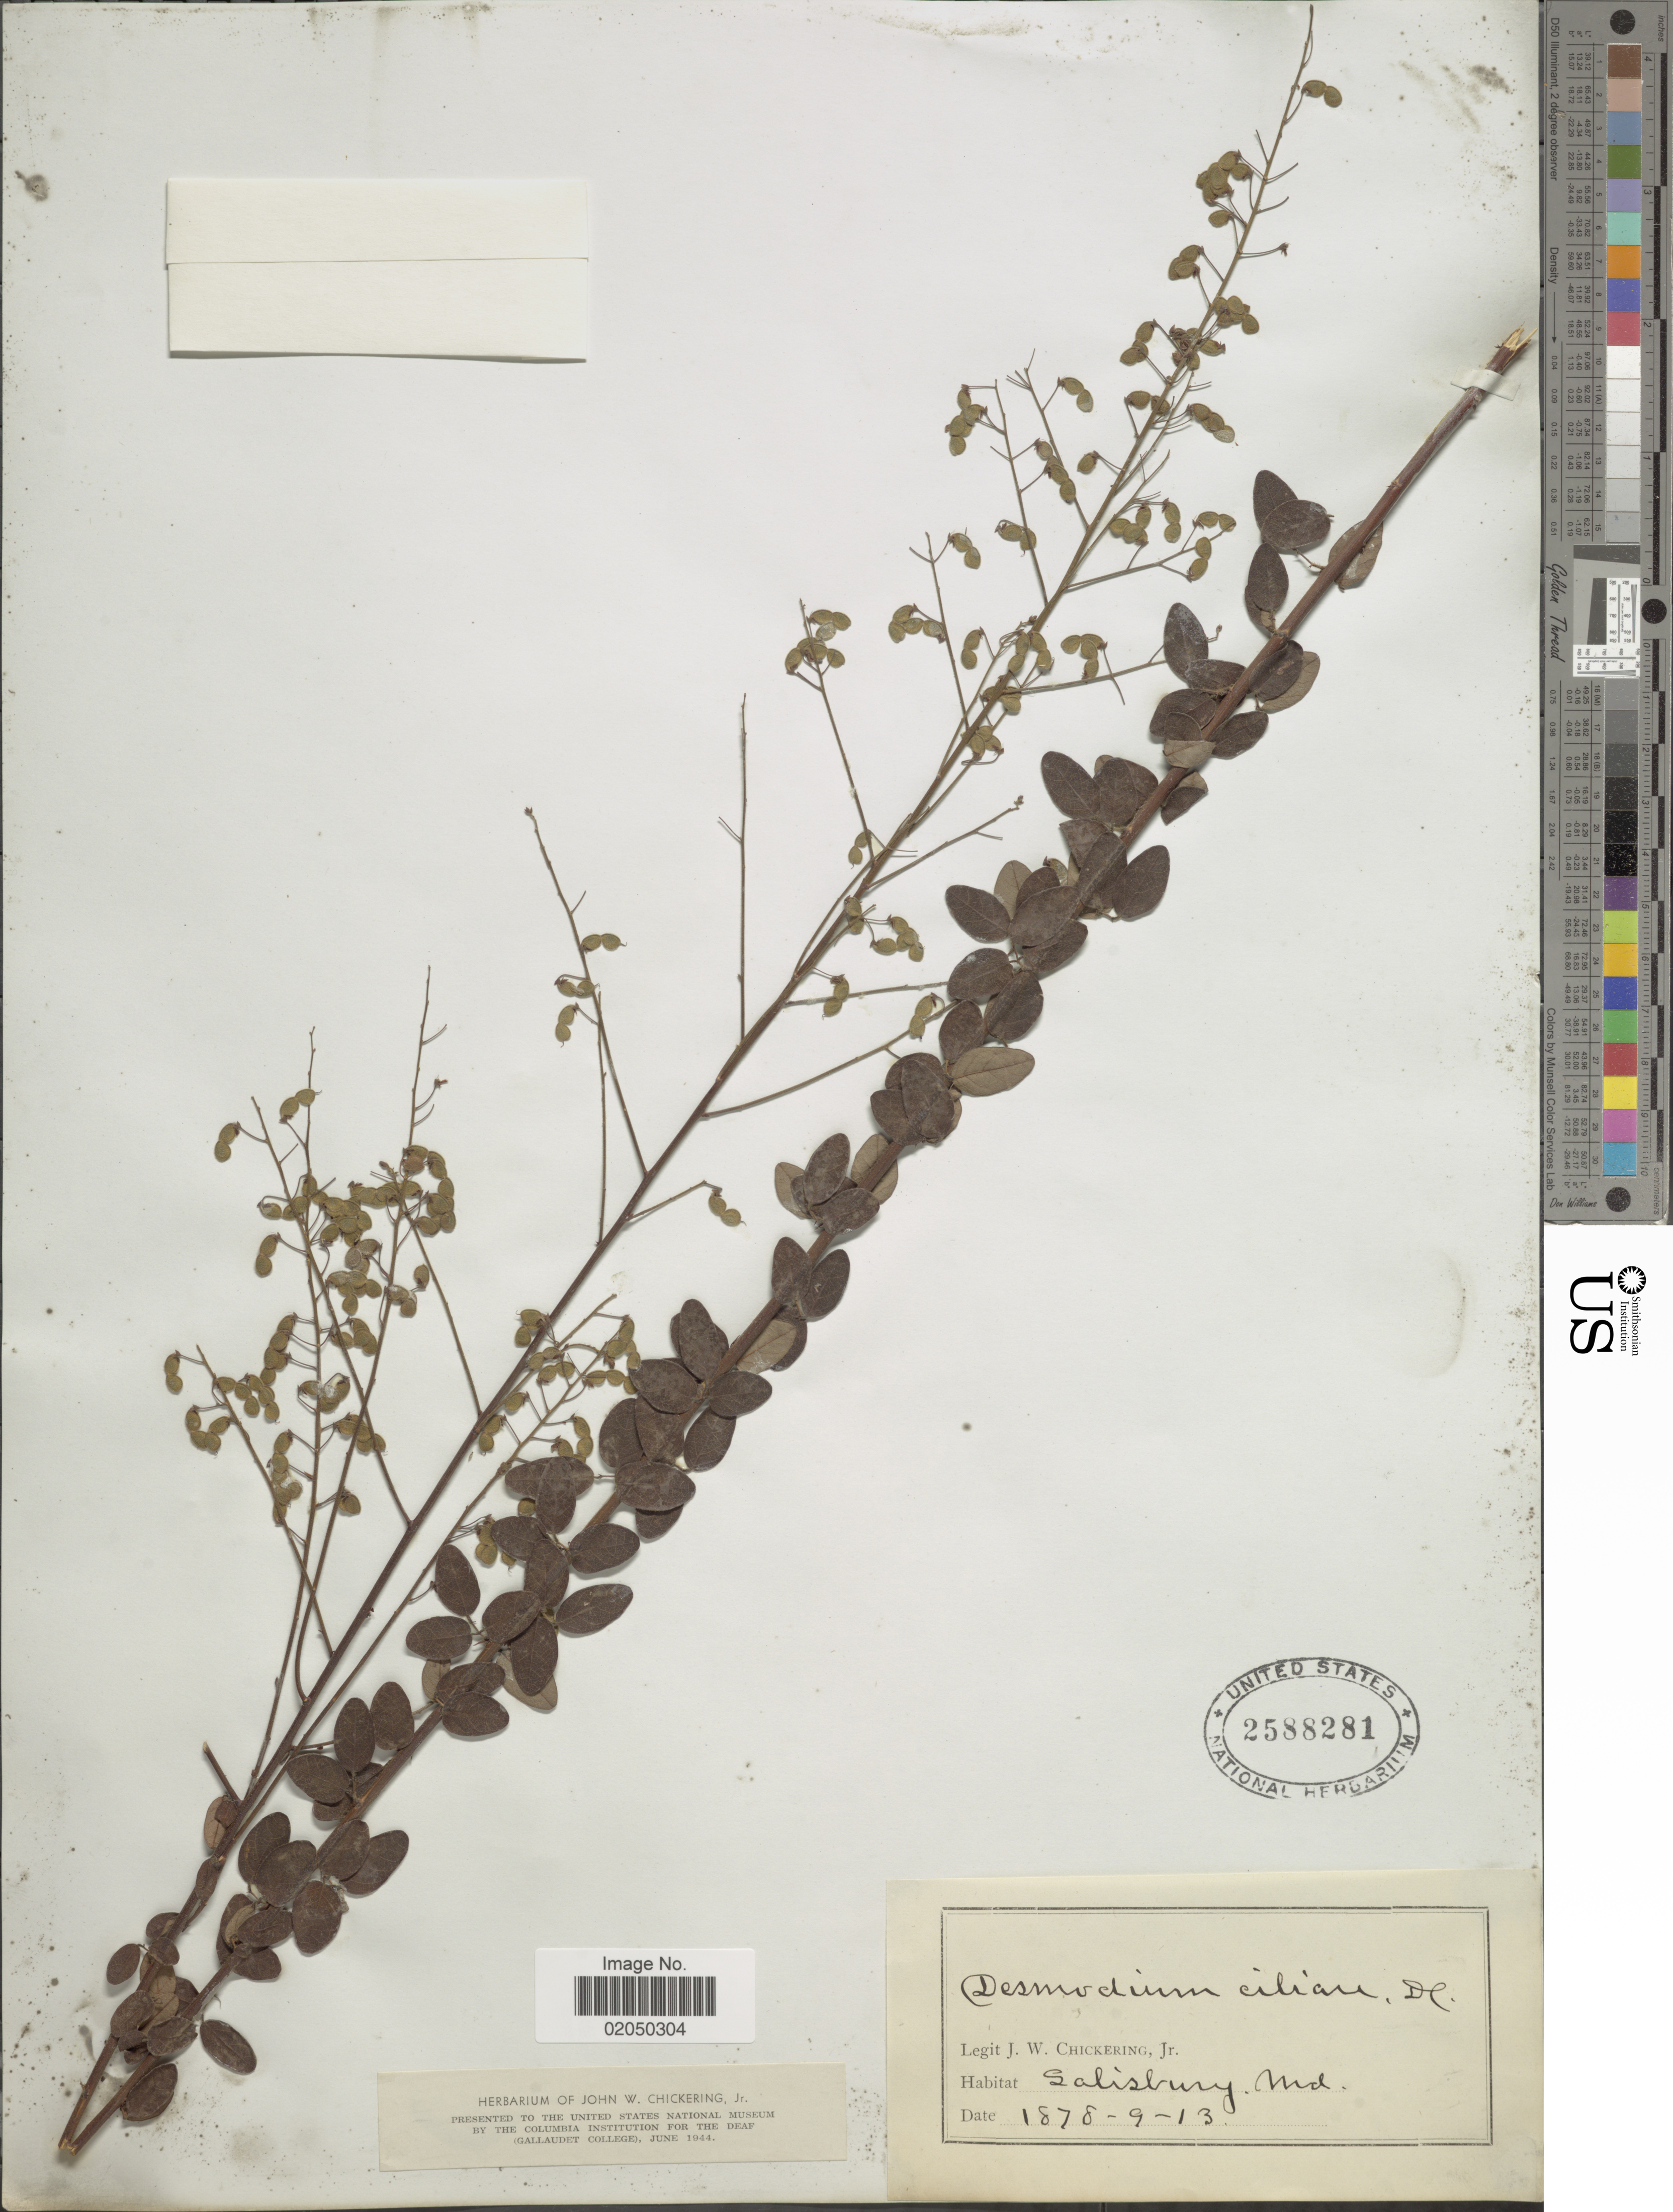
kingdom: Plantae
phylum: Tracheophyta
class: Magnoliopsida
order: Fabales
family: Fabaceae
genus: Desmodium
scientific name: Desmodium ciliare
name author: (Muhl. ex Willd.) DC.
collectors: J. W. Chickering Jr.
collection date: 1878-09-13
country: United States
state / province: Maryland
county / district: Wicomico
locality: Salisbury, Md.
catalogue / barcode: US 2588281